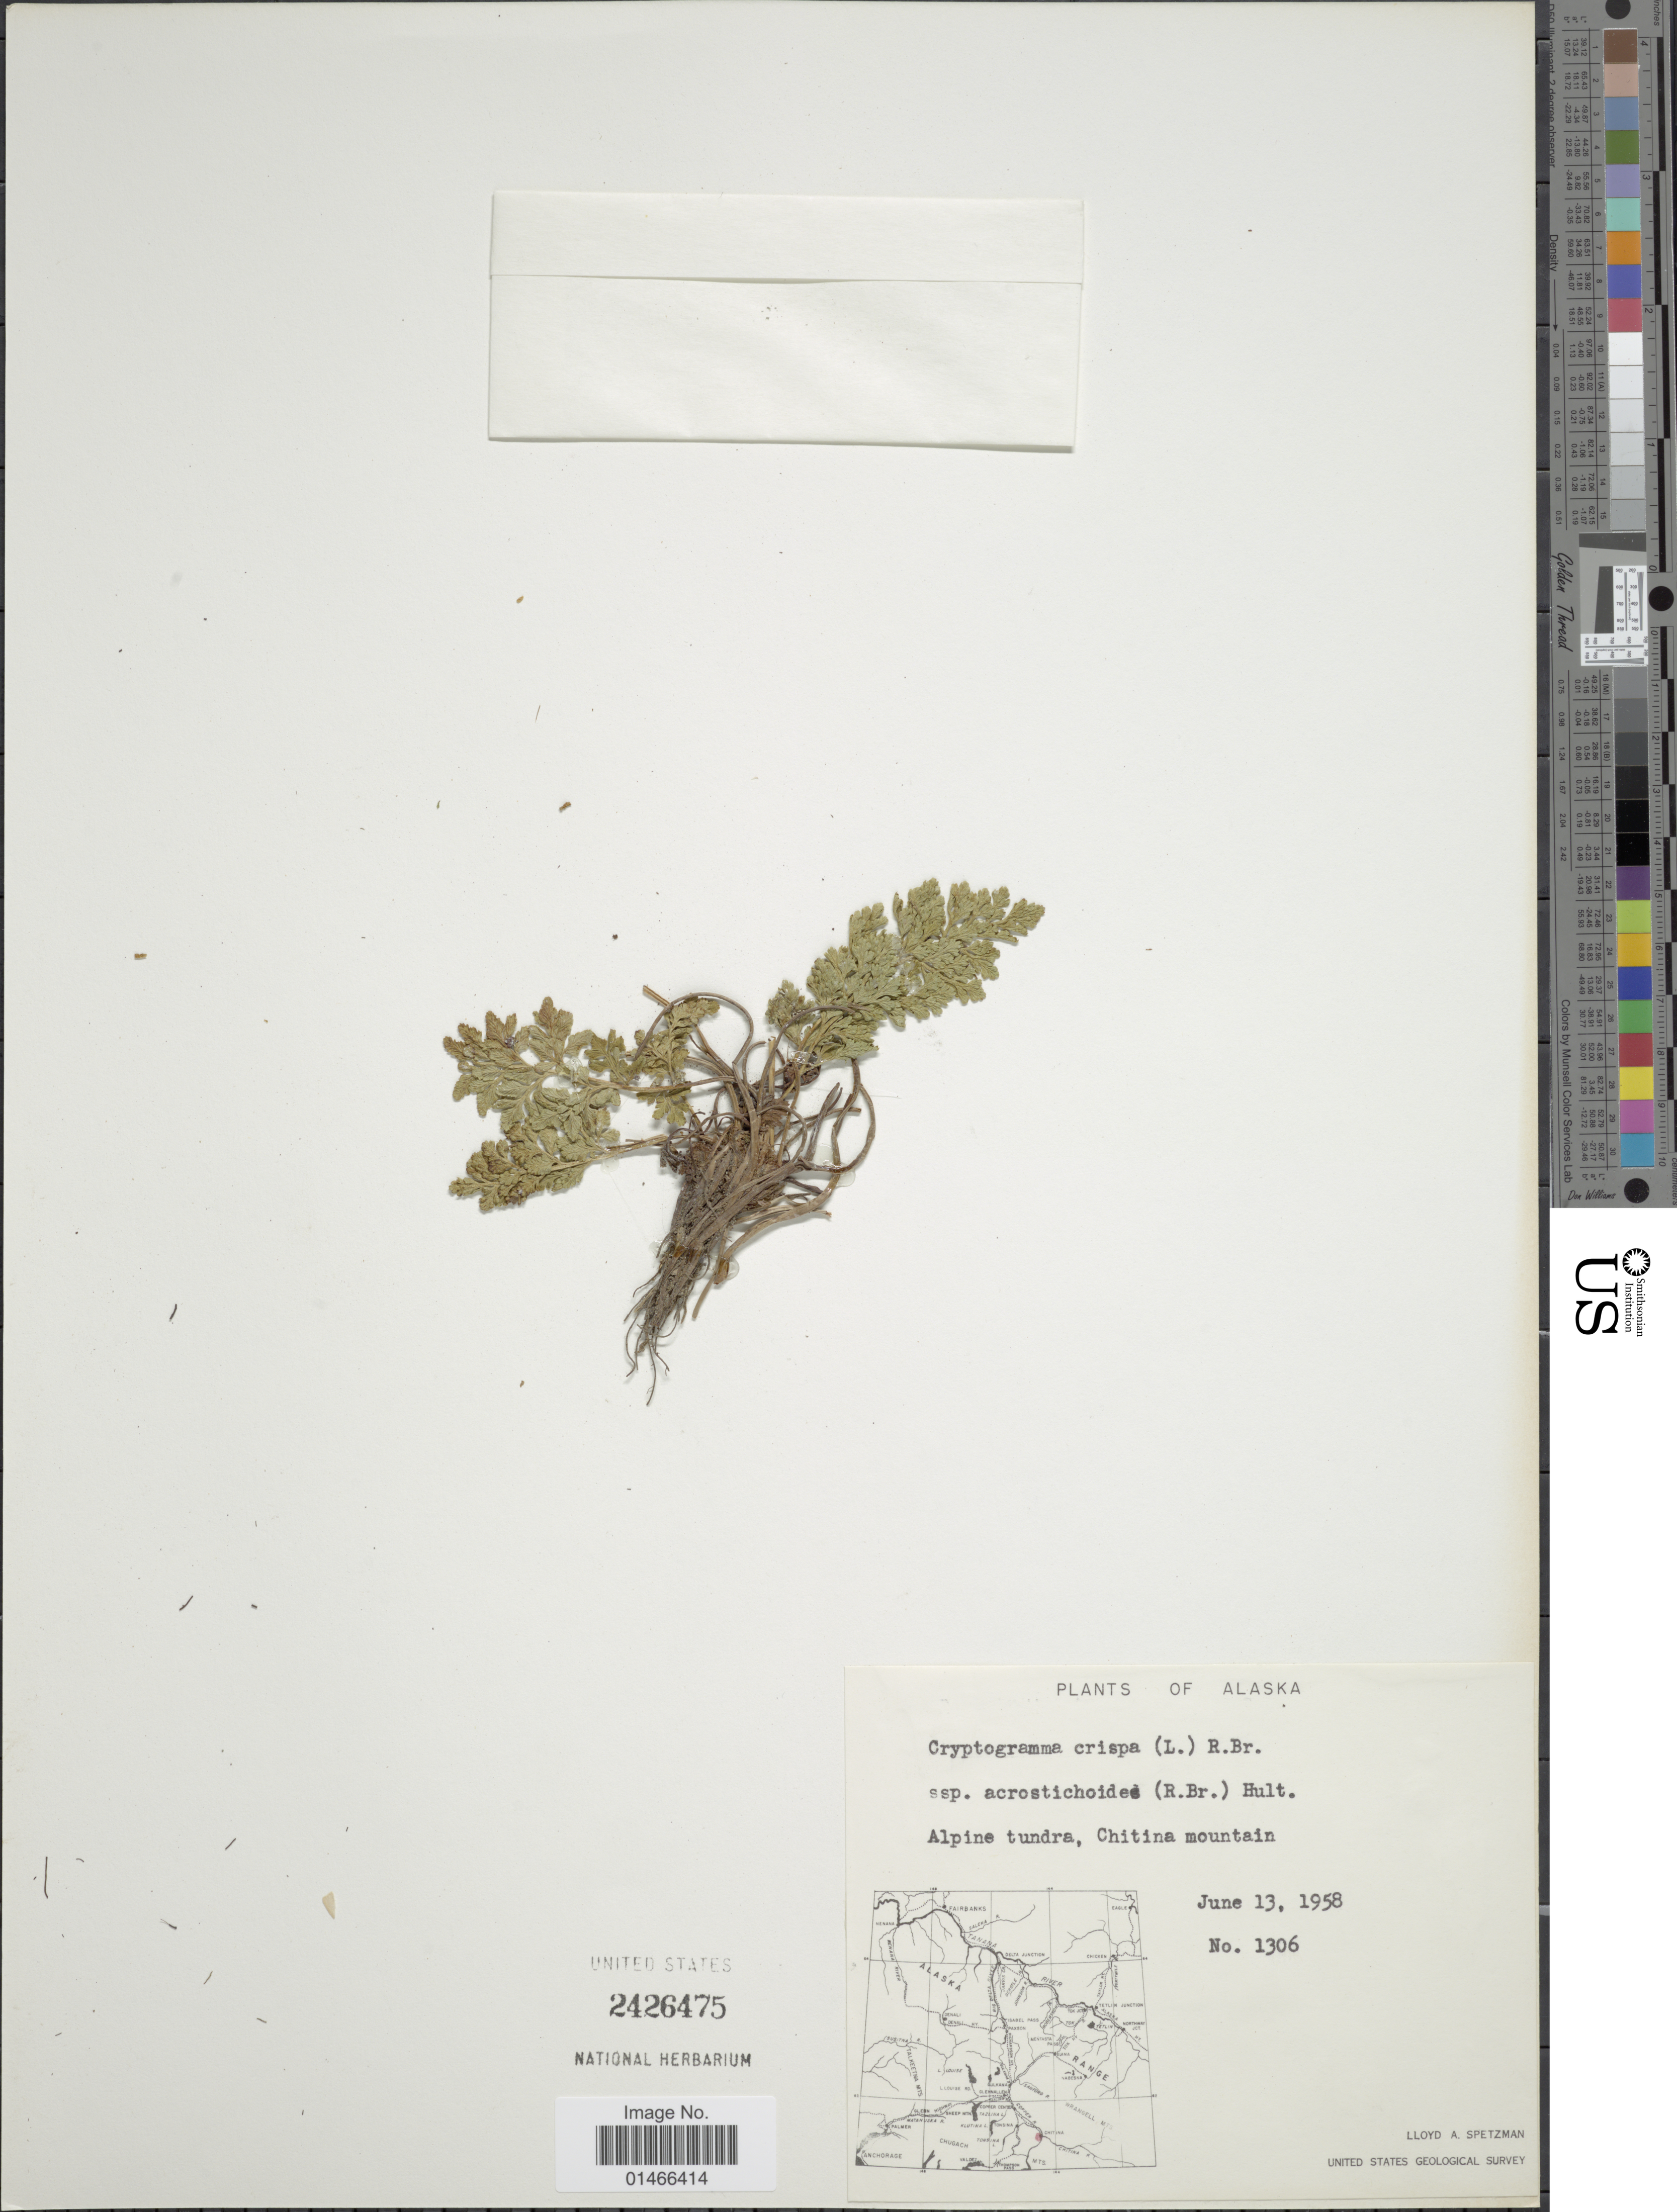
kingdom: Plantae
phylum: Tracheophyta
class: Polypodiopsida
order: Polypodiales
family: Pteridaceae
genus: Cryptogramma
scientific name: Cryptogramma acrostichoides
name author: R. Br.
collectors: L. Spetzman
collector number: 1306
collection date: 1958-06-13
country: United States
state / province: Alaska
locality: Alpine tundra, Chitina mountain.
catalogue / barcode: US 2426475